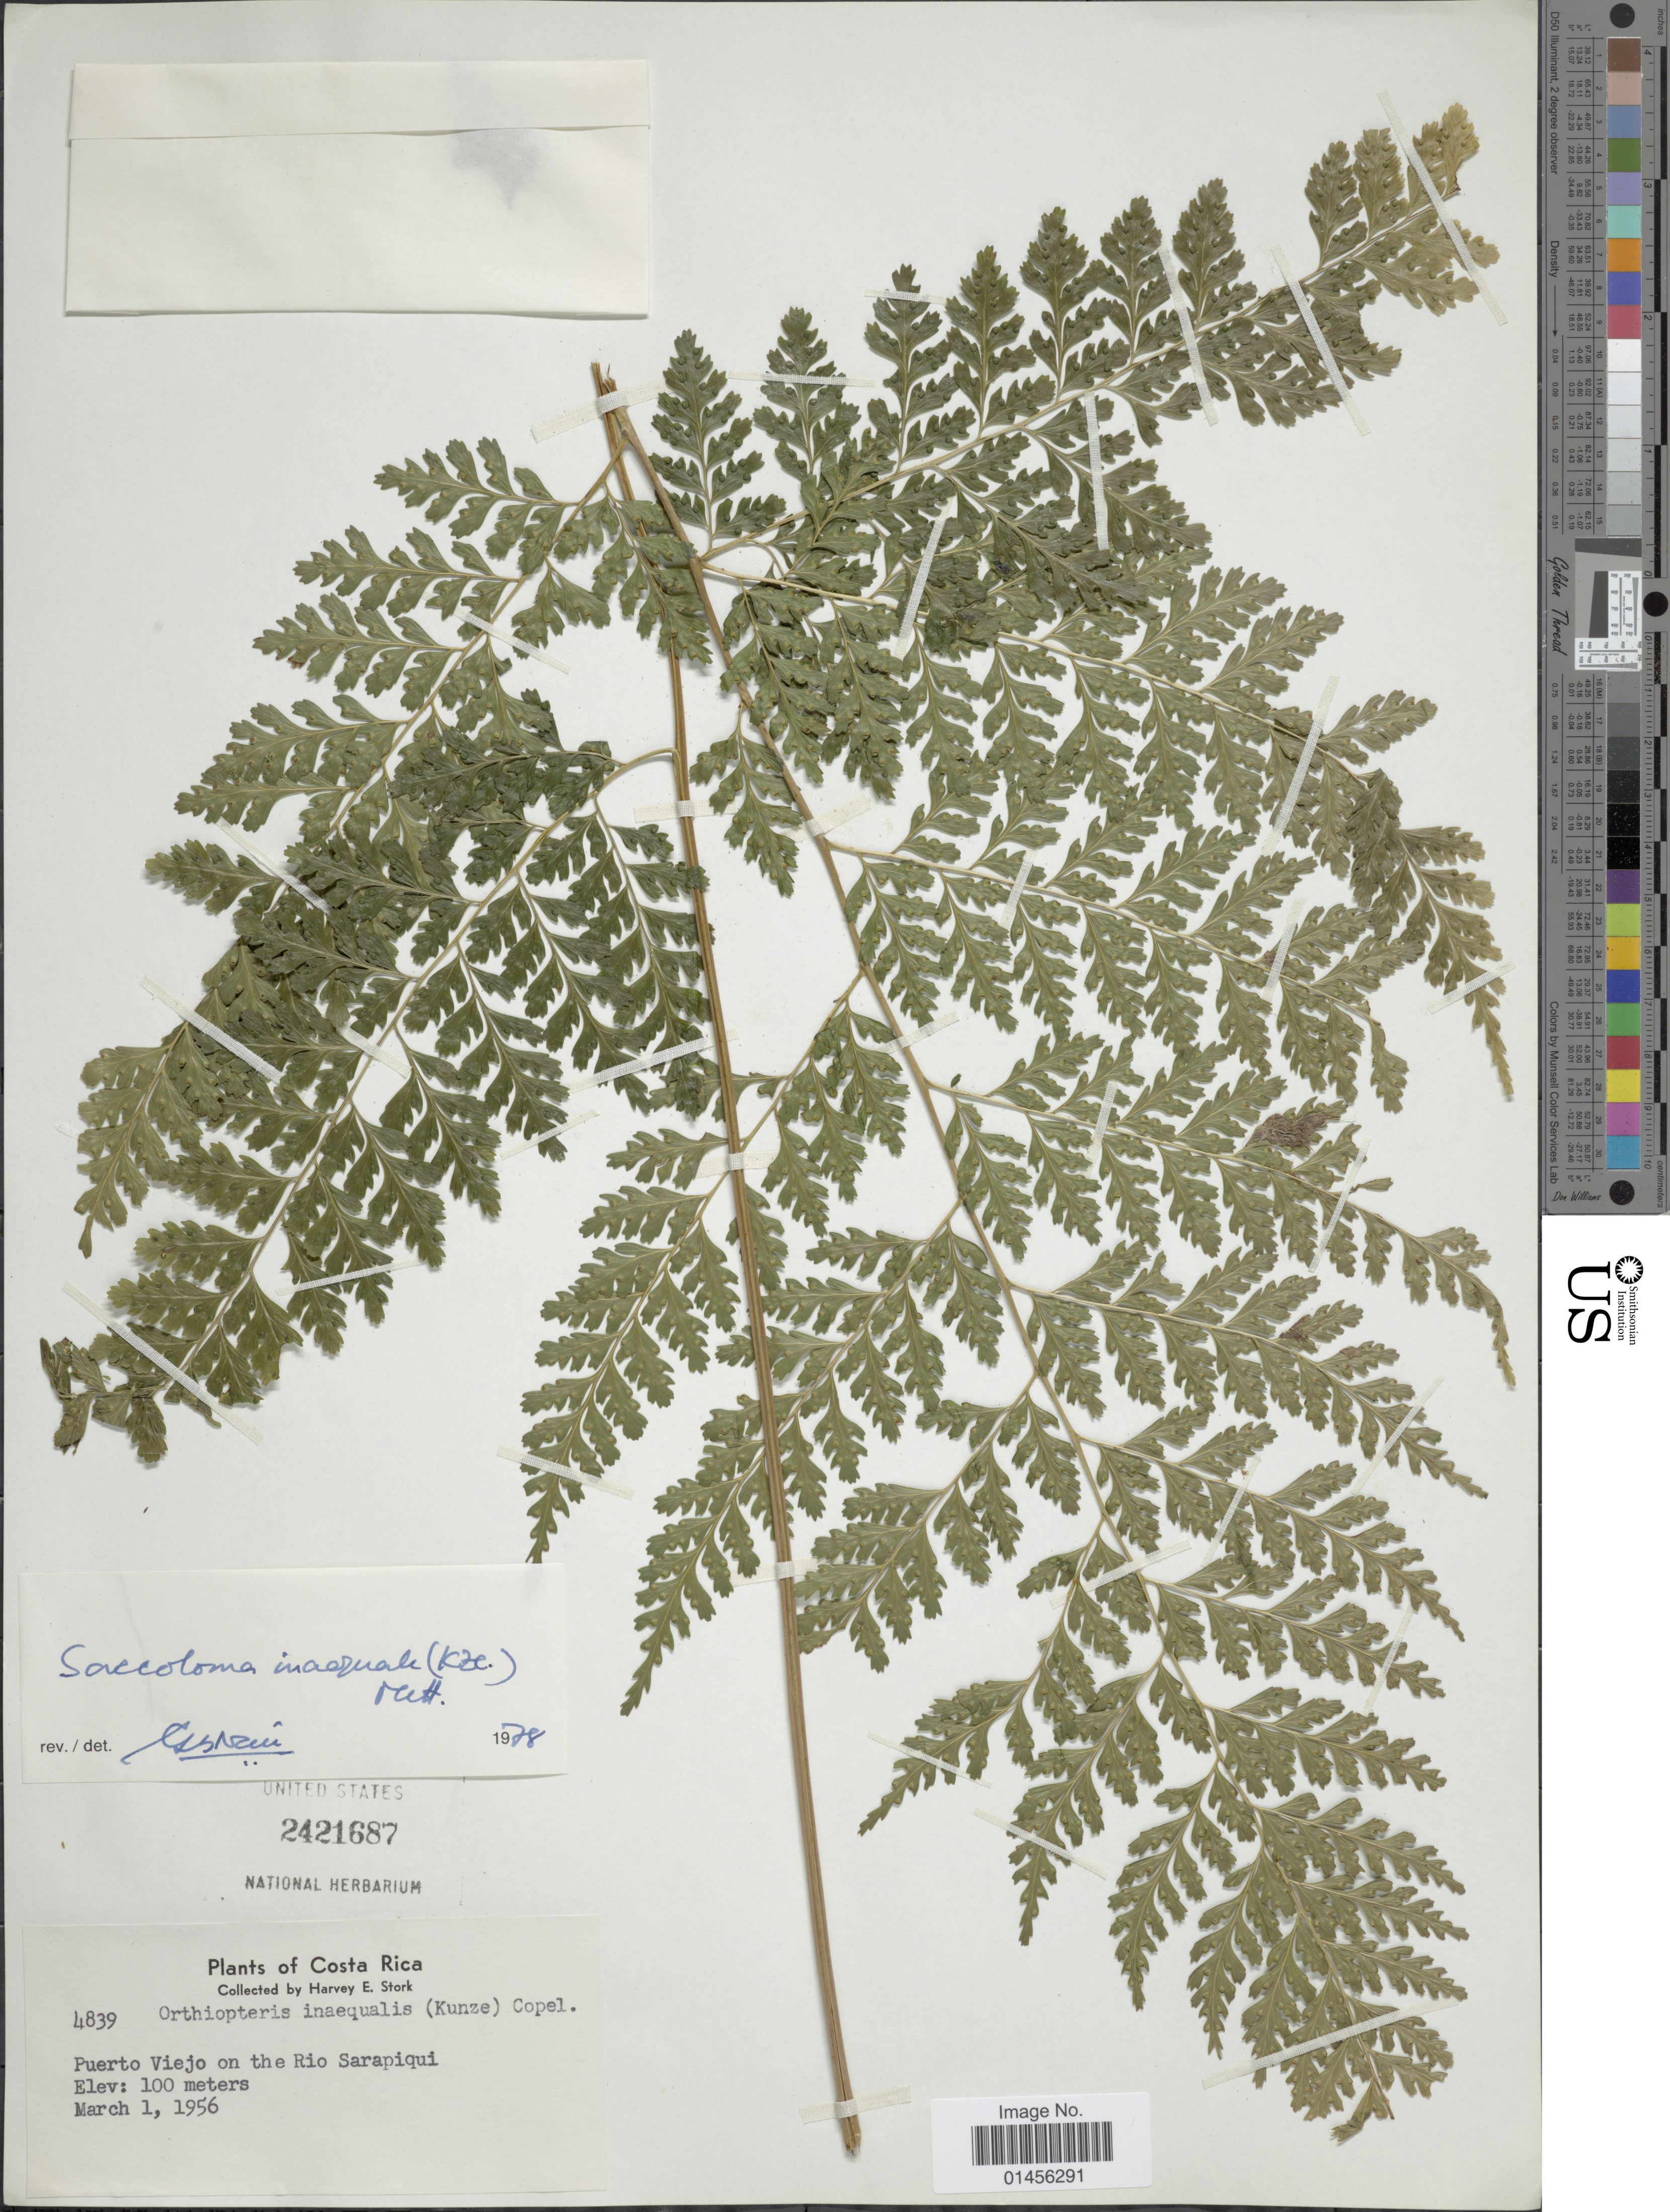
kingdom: Plantae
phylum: Tracheophyta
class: Polypodiopsida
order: Polypodiales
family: Saccolomataceae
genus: Saccoloma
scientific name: Saccoloma inaequale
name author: (Kunze) Mett.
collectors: H. E. Stork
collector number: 4839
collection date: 1956-03-01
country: Costa Rica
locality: Puerto Viejo on the Rio Sarapiqui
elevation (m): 100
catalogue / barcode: US 2421687